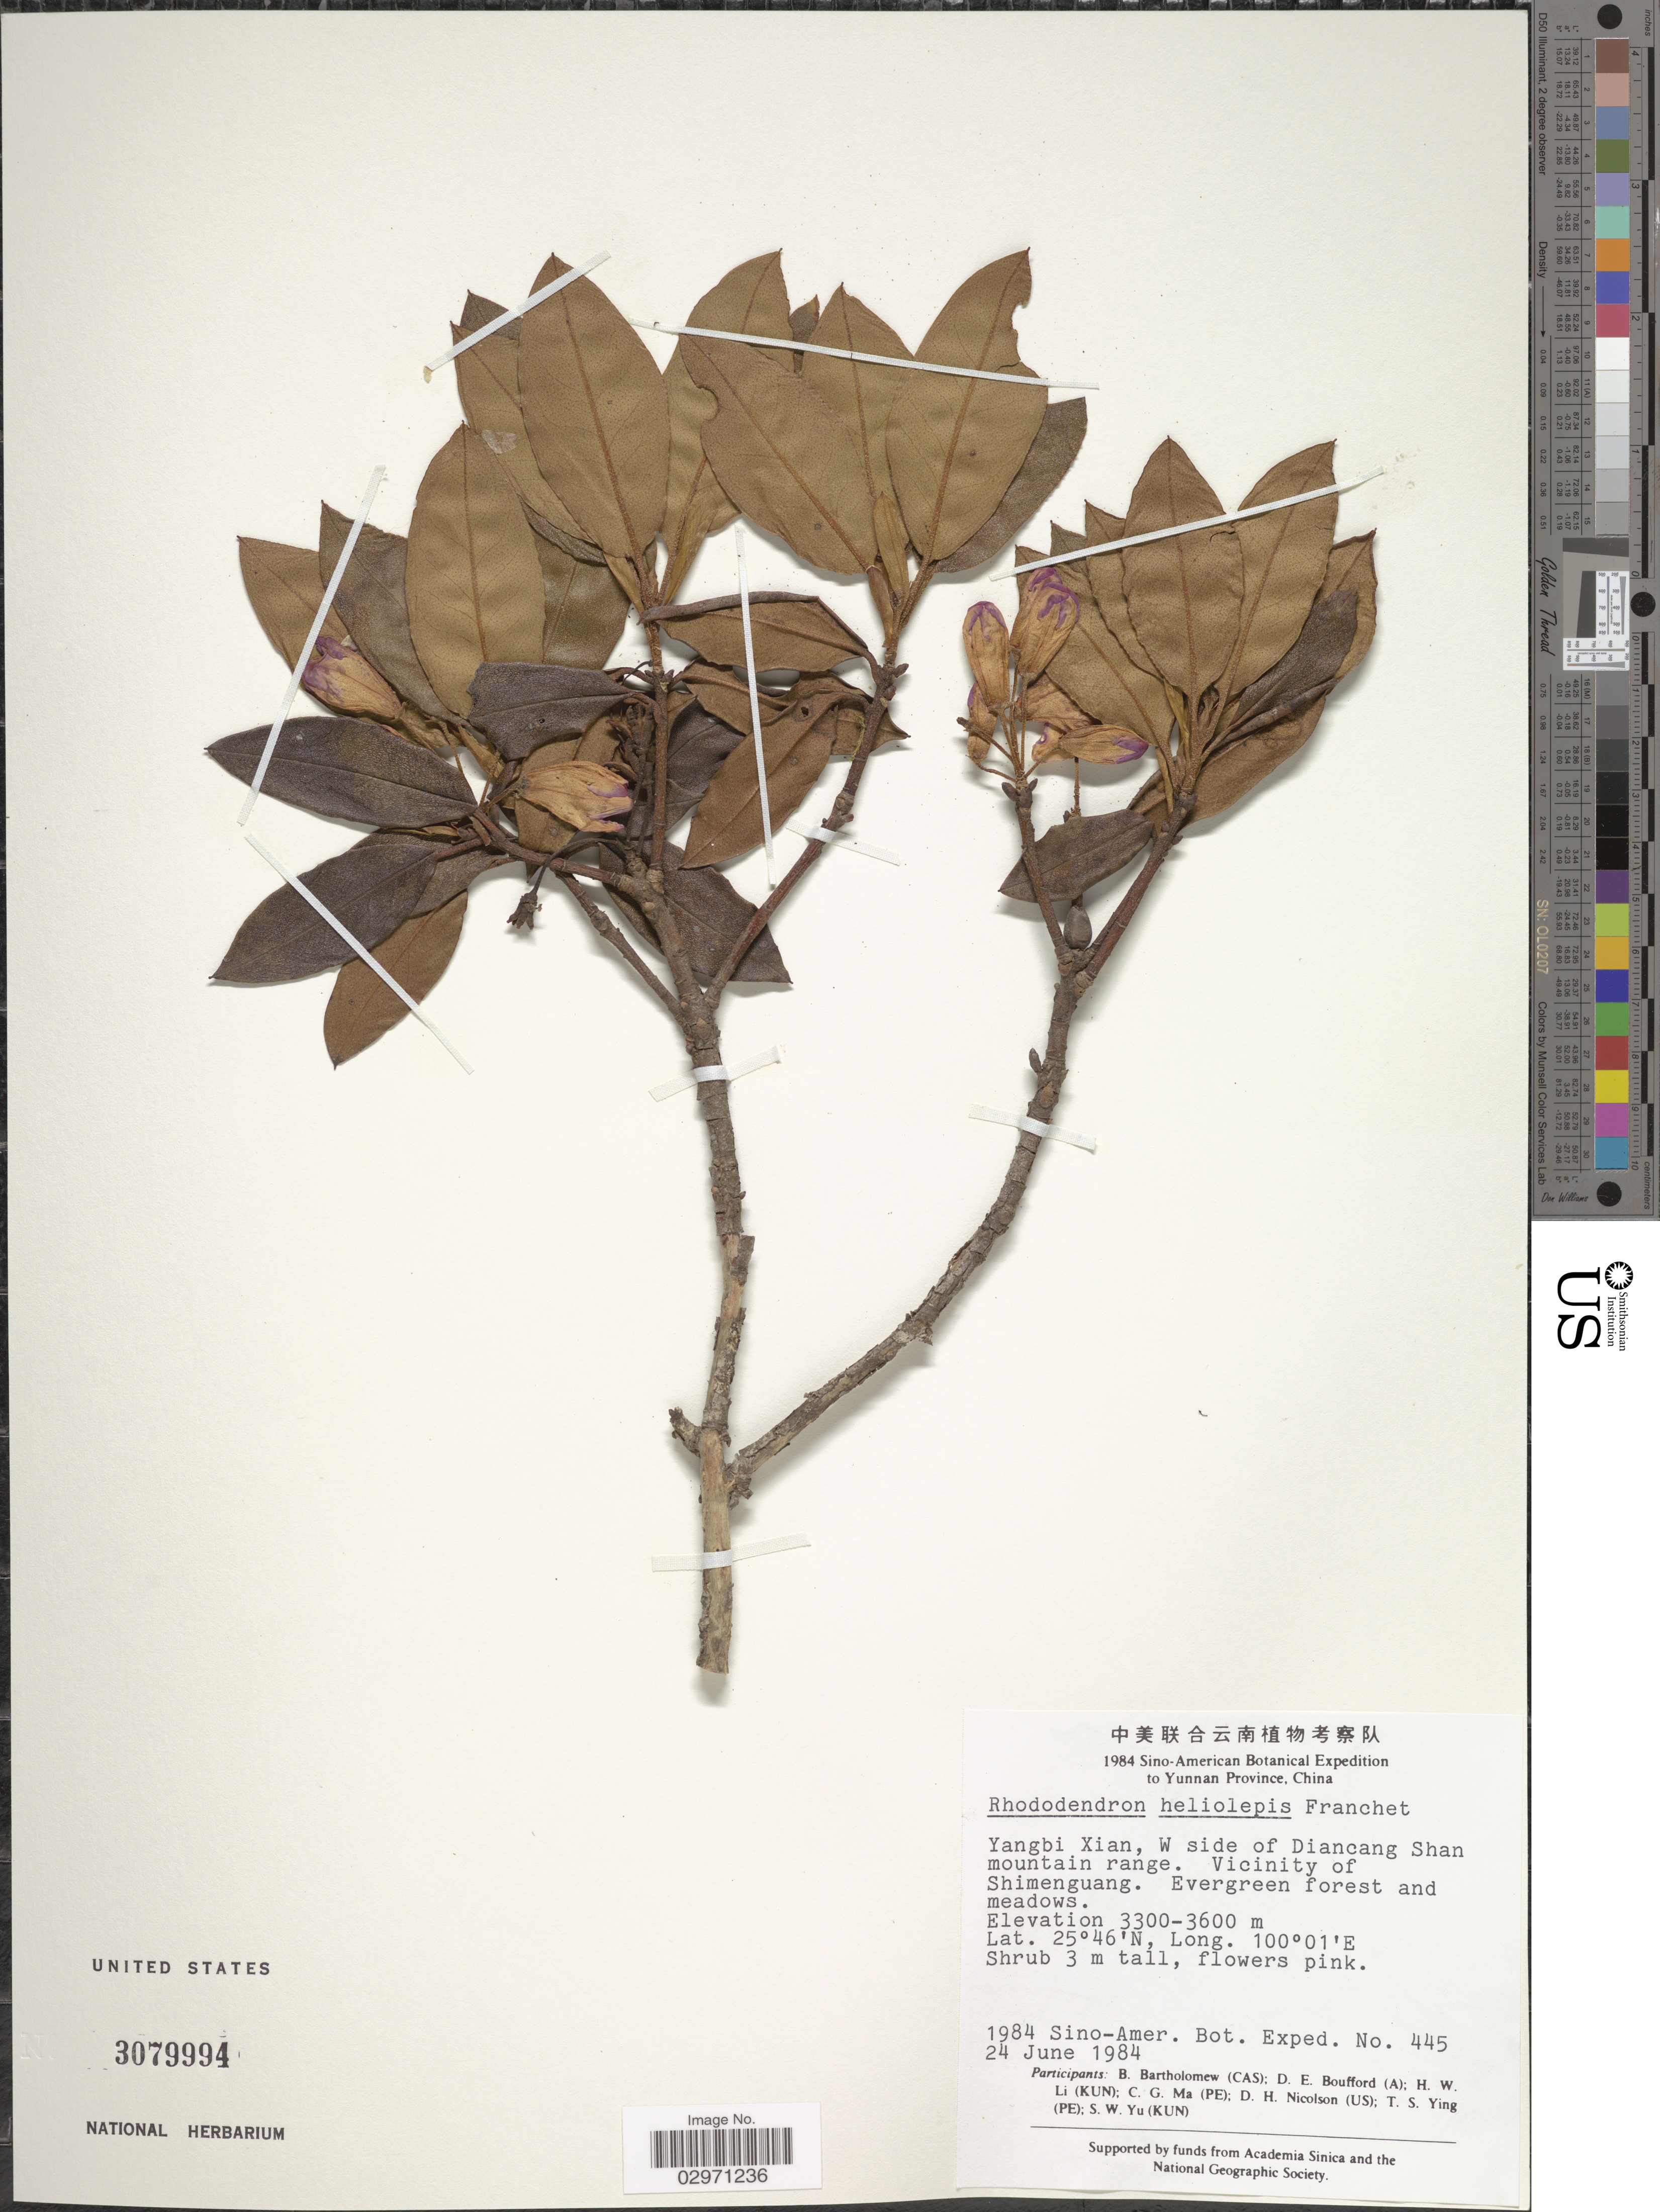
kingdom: Plantae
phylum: Tracheophyta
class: Magnoliopsida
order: Ericales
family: Ericaceae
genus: Rhododendron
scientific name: Rhododendron heliolepis var. brevistylum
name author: (Franch.) Cullen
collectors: Sino-Amer. Bot. Exped. 1984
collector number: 445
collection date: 1984-06-24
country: China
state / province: Yunnan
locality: Yangbi Xian, W side of Diancang Shan mountain range. Vicinity of Shimenguang.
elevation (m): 3300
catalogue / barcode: US 3079994